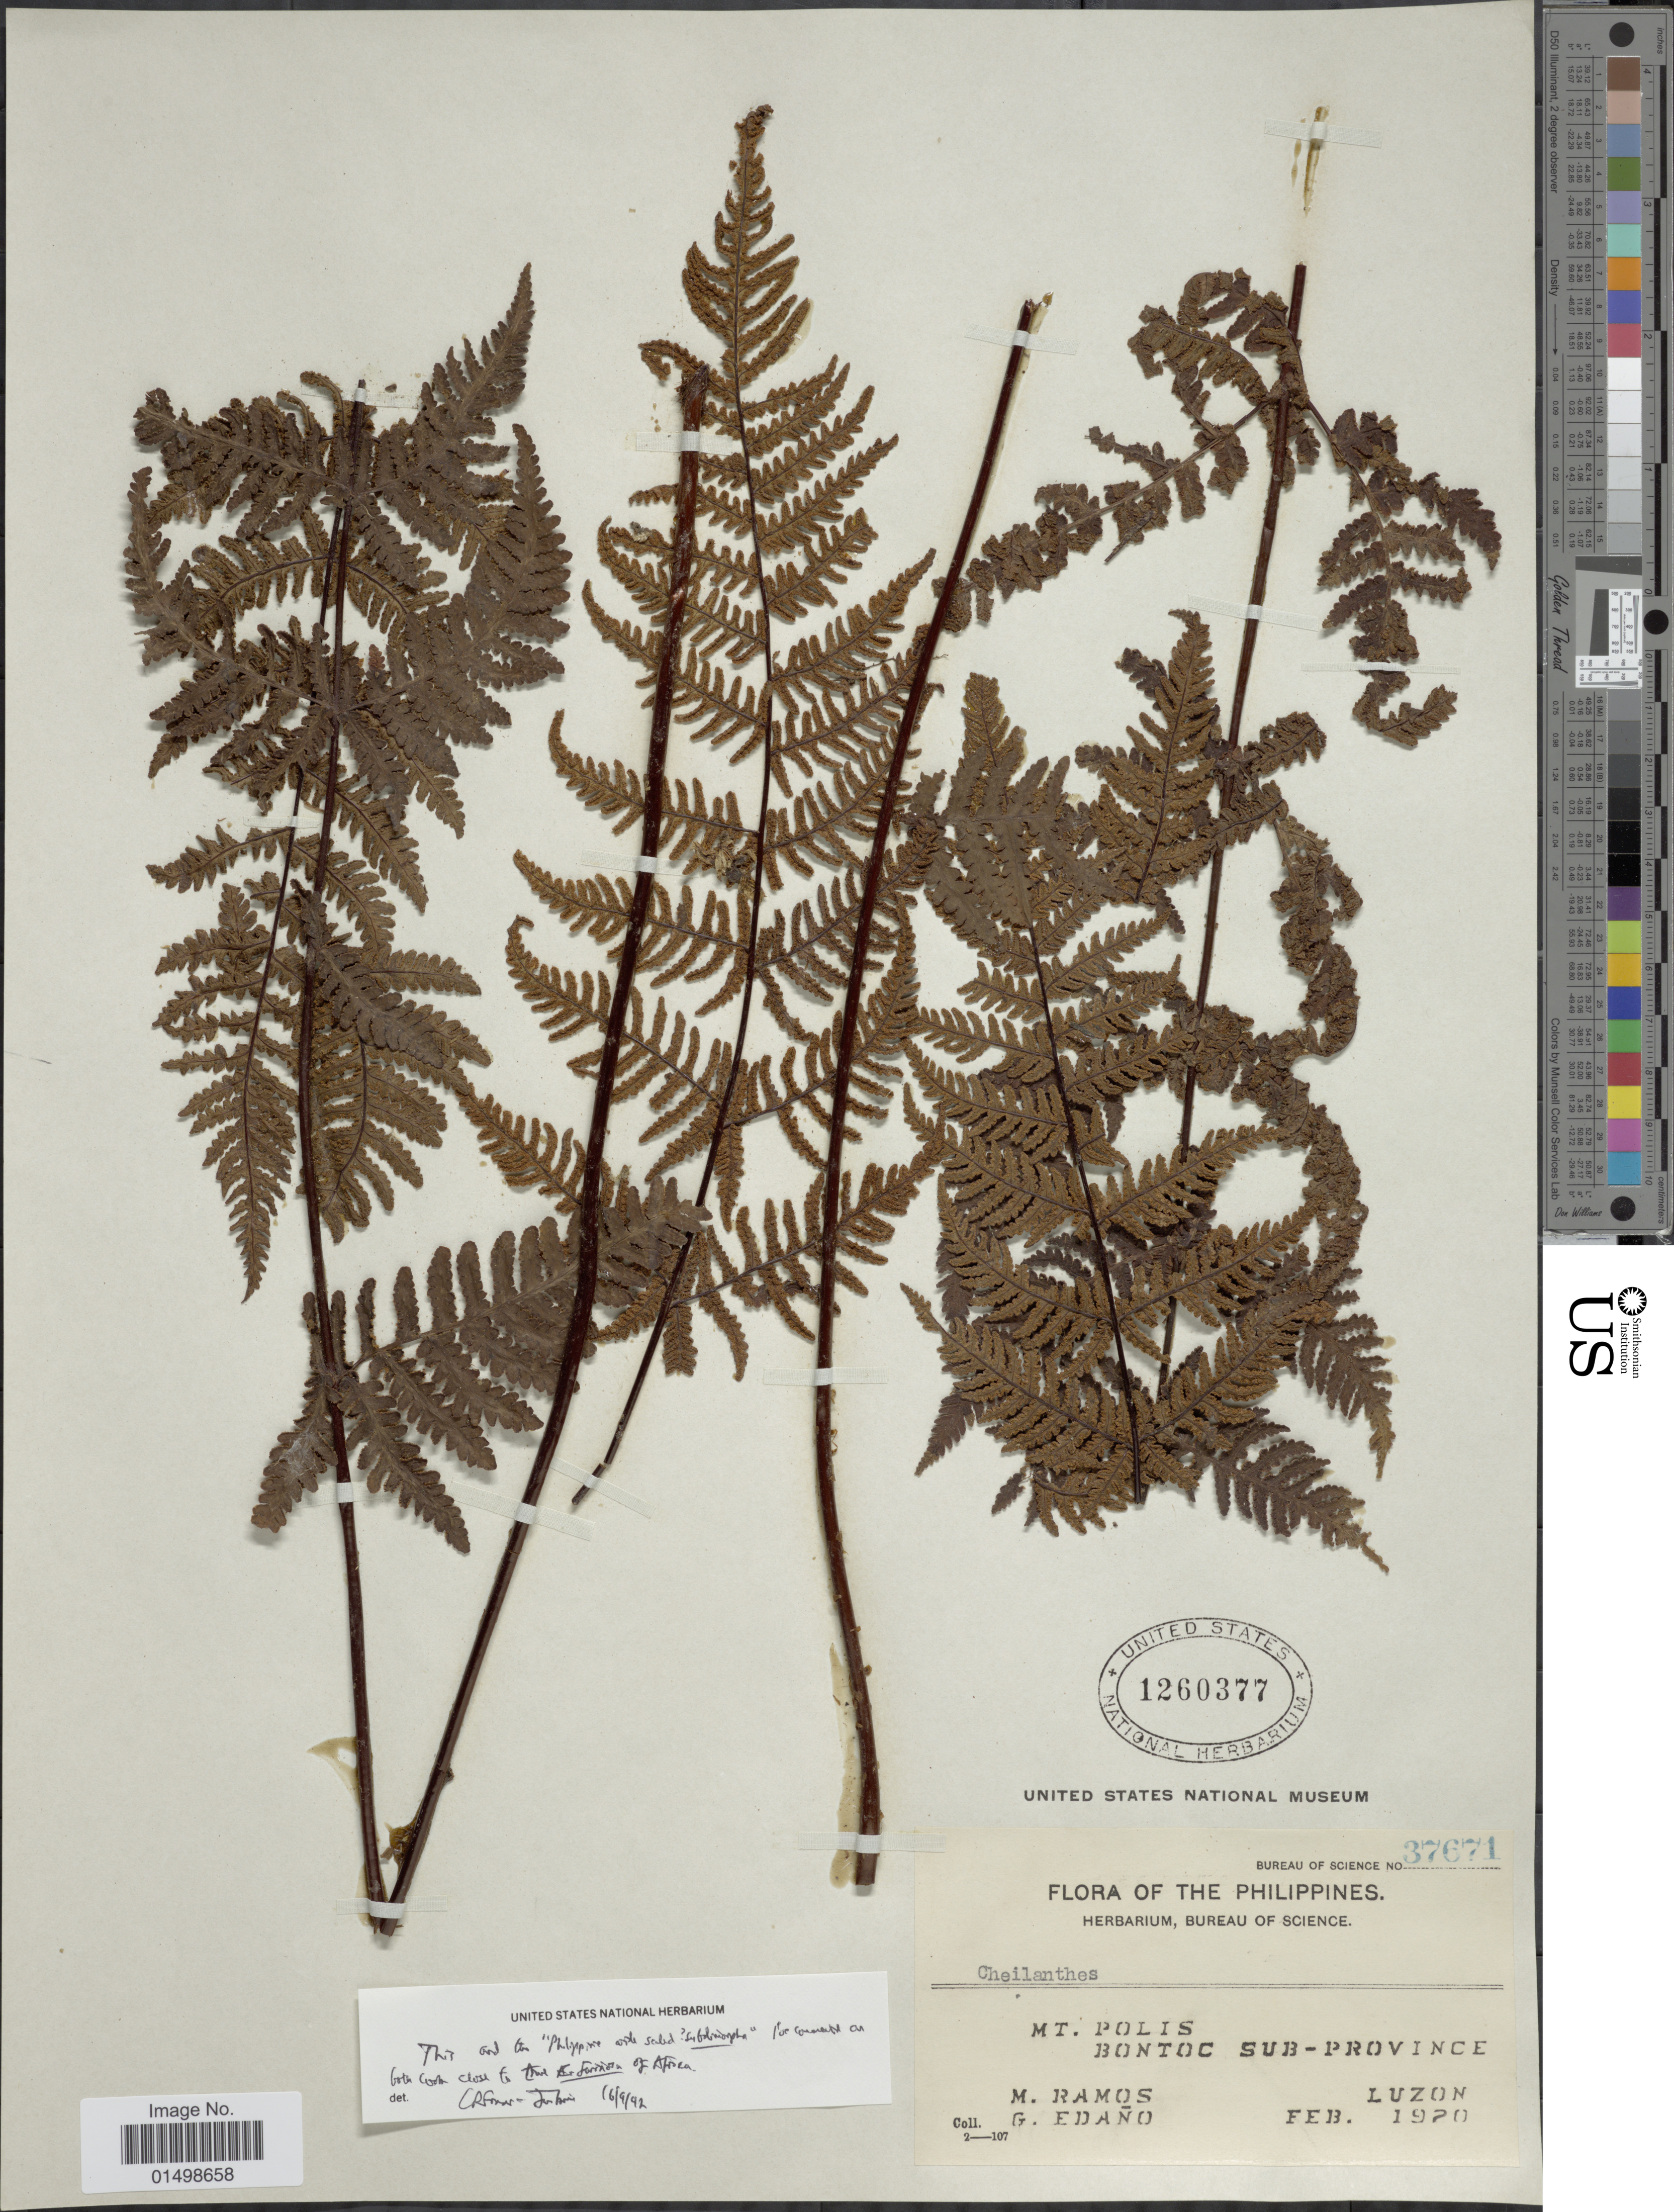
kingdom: Plantae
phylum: Tracheophyta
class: Polypodiopsida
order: Polypodiales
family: Pteridaceae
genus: Aleuritopteris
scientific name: Aleuritopteris farinosa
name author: (Forssk.) Fée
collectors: M. Ramos & G. Edaño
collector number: Bureau of Science 37671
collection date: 1920-02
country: Philippines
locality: Mt. Polis, Bontoc sub-province, Luzon.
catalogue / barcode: US 1260377